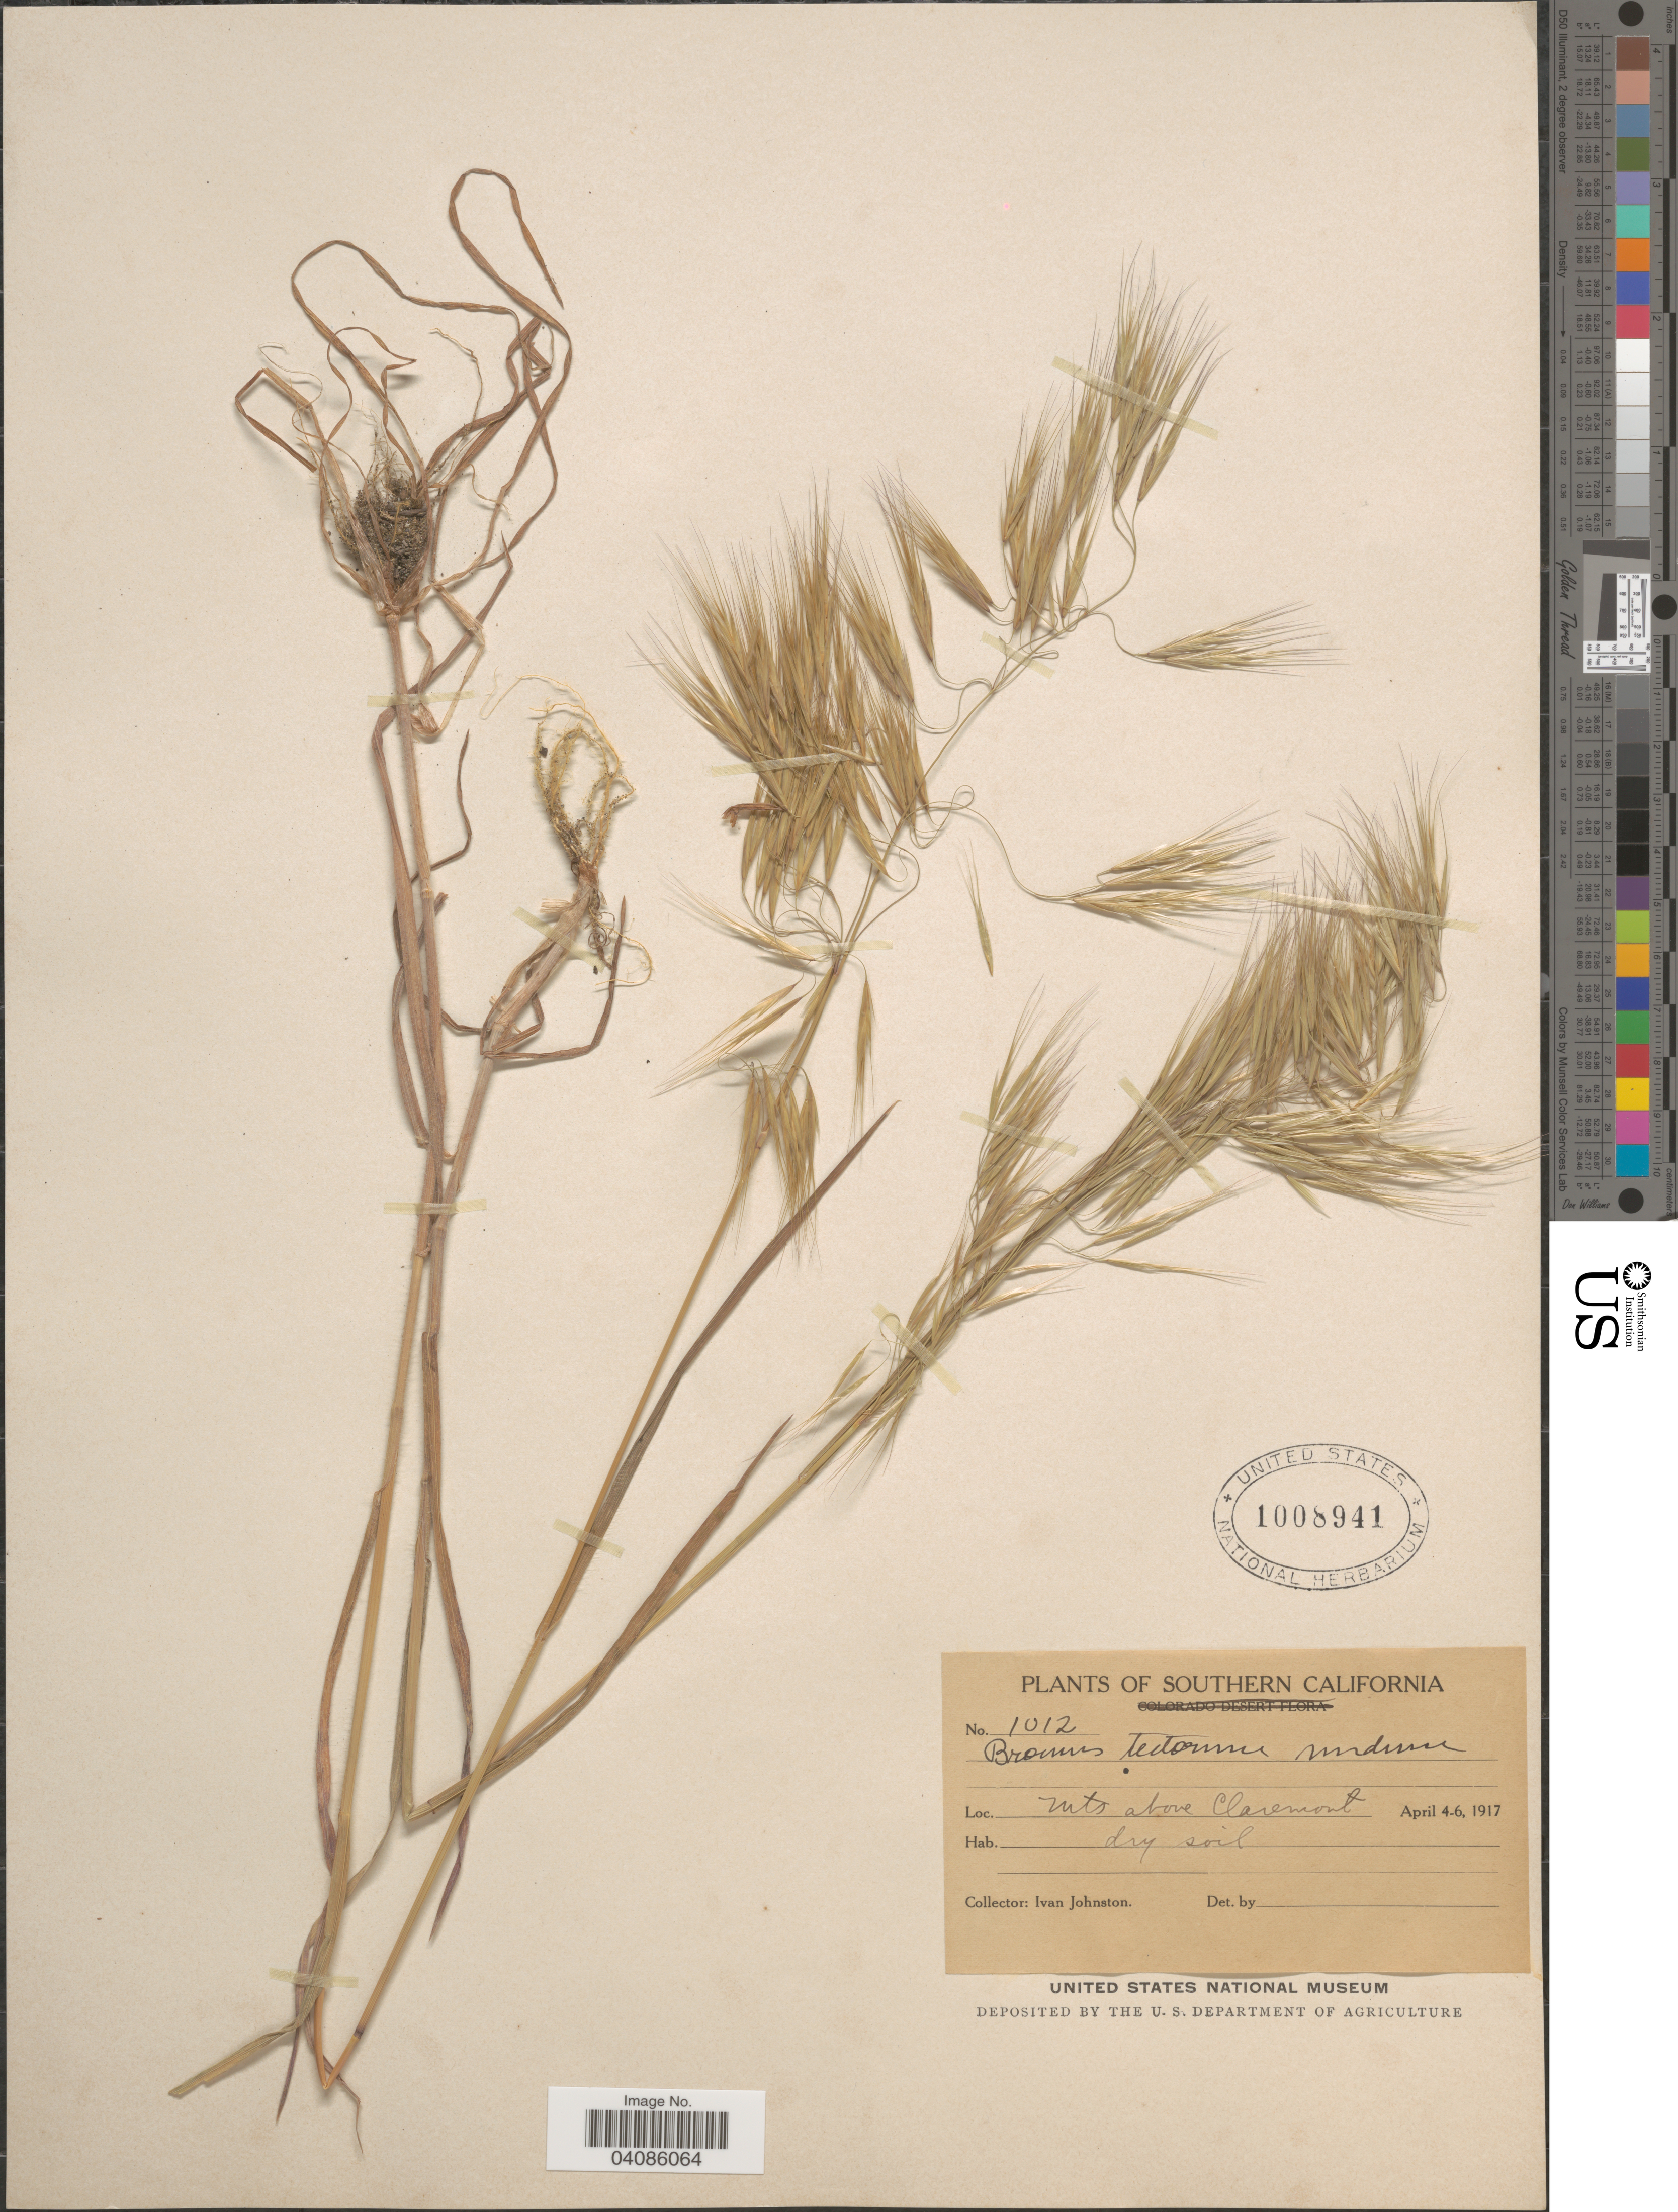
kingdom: Plantae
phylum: Tracheophyta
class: Liliopsida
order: Poales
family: Poaceae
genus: Bromus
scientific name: Bromus tectorum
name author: L.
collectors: I.M. Johnston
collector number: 1012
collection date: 1917-04-04/1917-04-06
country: United States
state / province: California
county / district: Los Angeles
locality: Southern California. Mts above Claremont.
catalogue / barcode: US 1008941